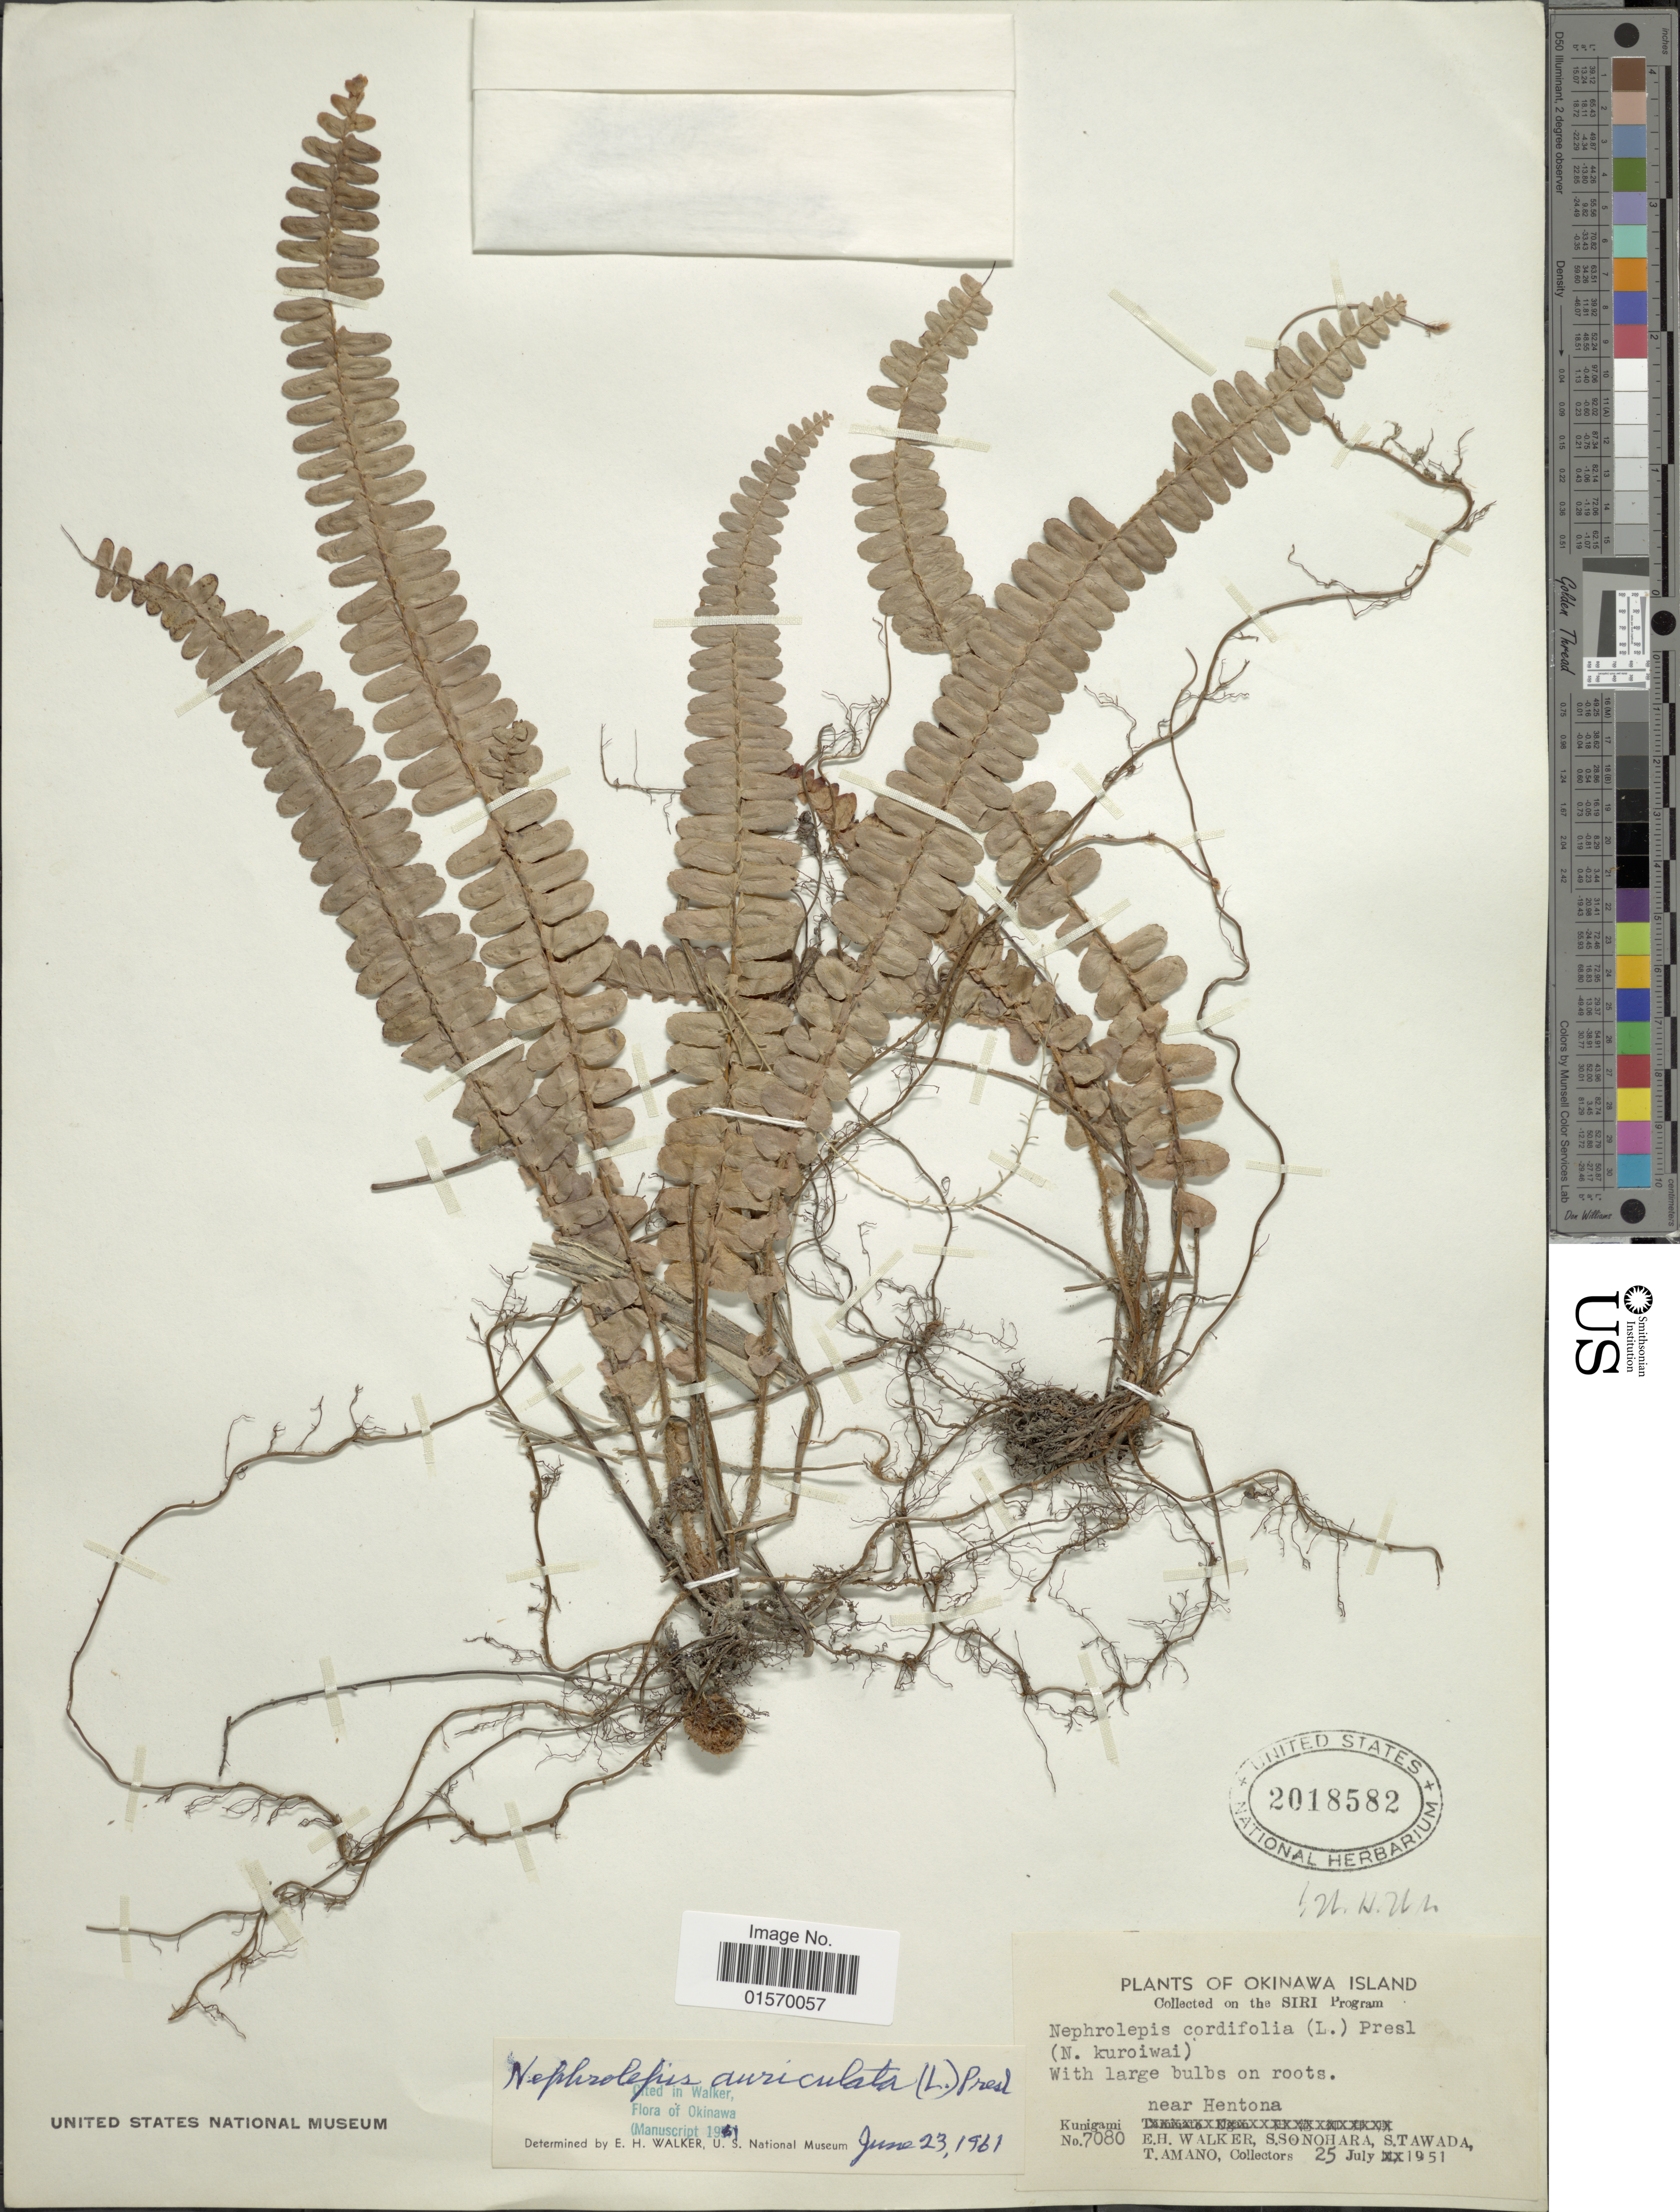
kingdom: Plantae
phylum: Tracheophyta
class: Polypodiopsida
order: Polypodiales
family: Nephrolepidaceae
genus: Nephrolepis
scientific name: Nephrolepis auriculata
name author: (L.) Trimen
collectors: E. H. Walker, S. Sonohara, S. Tawada & T. Amano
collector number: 7080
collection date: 1951-07-25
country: Japan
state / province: Okinawa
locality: Okinawa Island. Kunigami, near Hentona.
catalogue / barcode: US 2018582